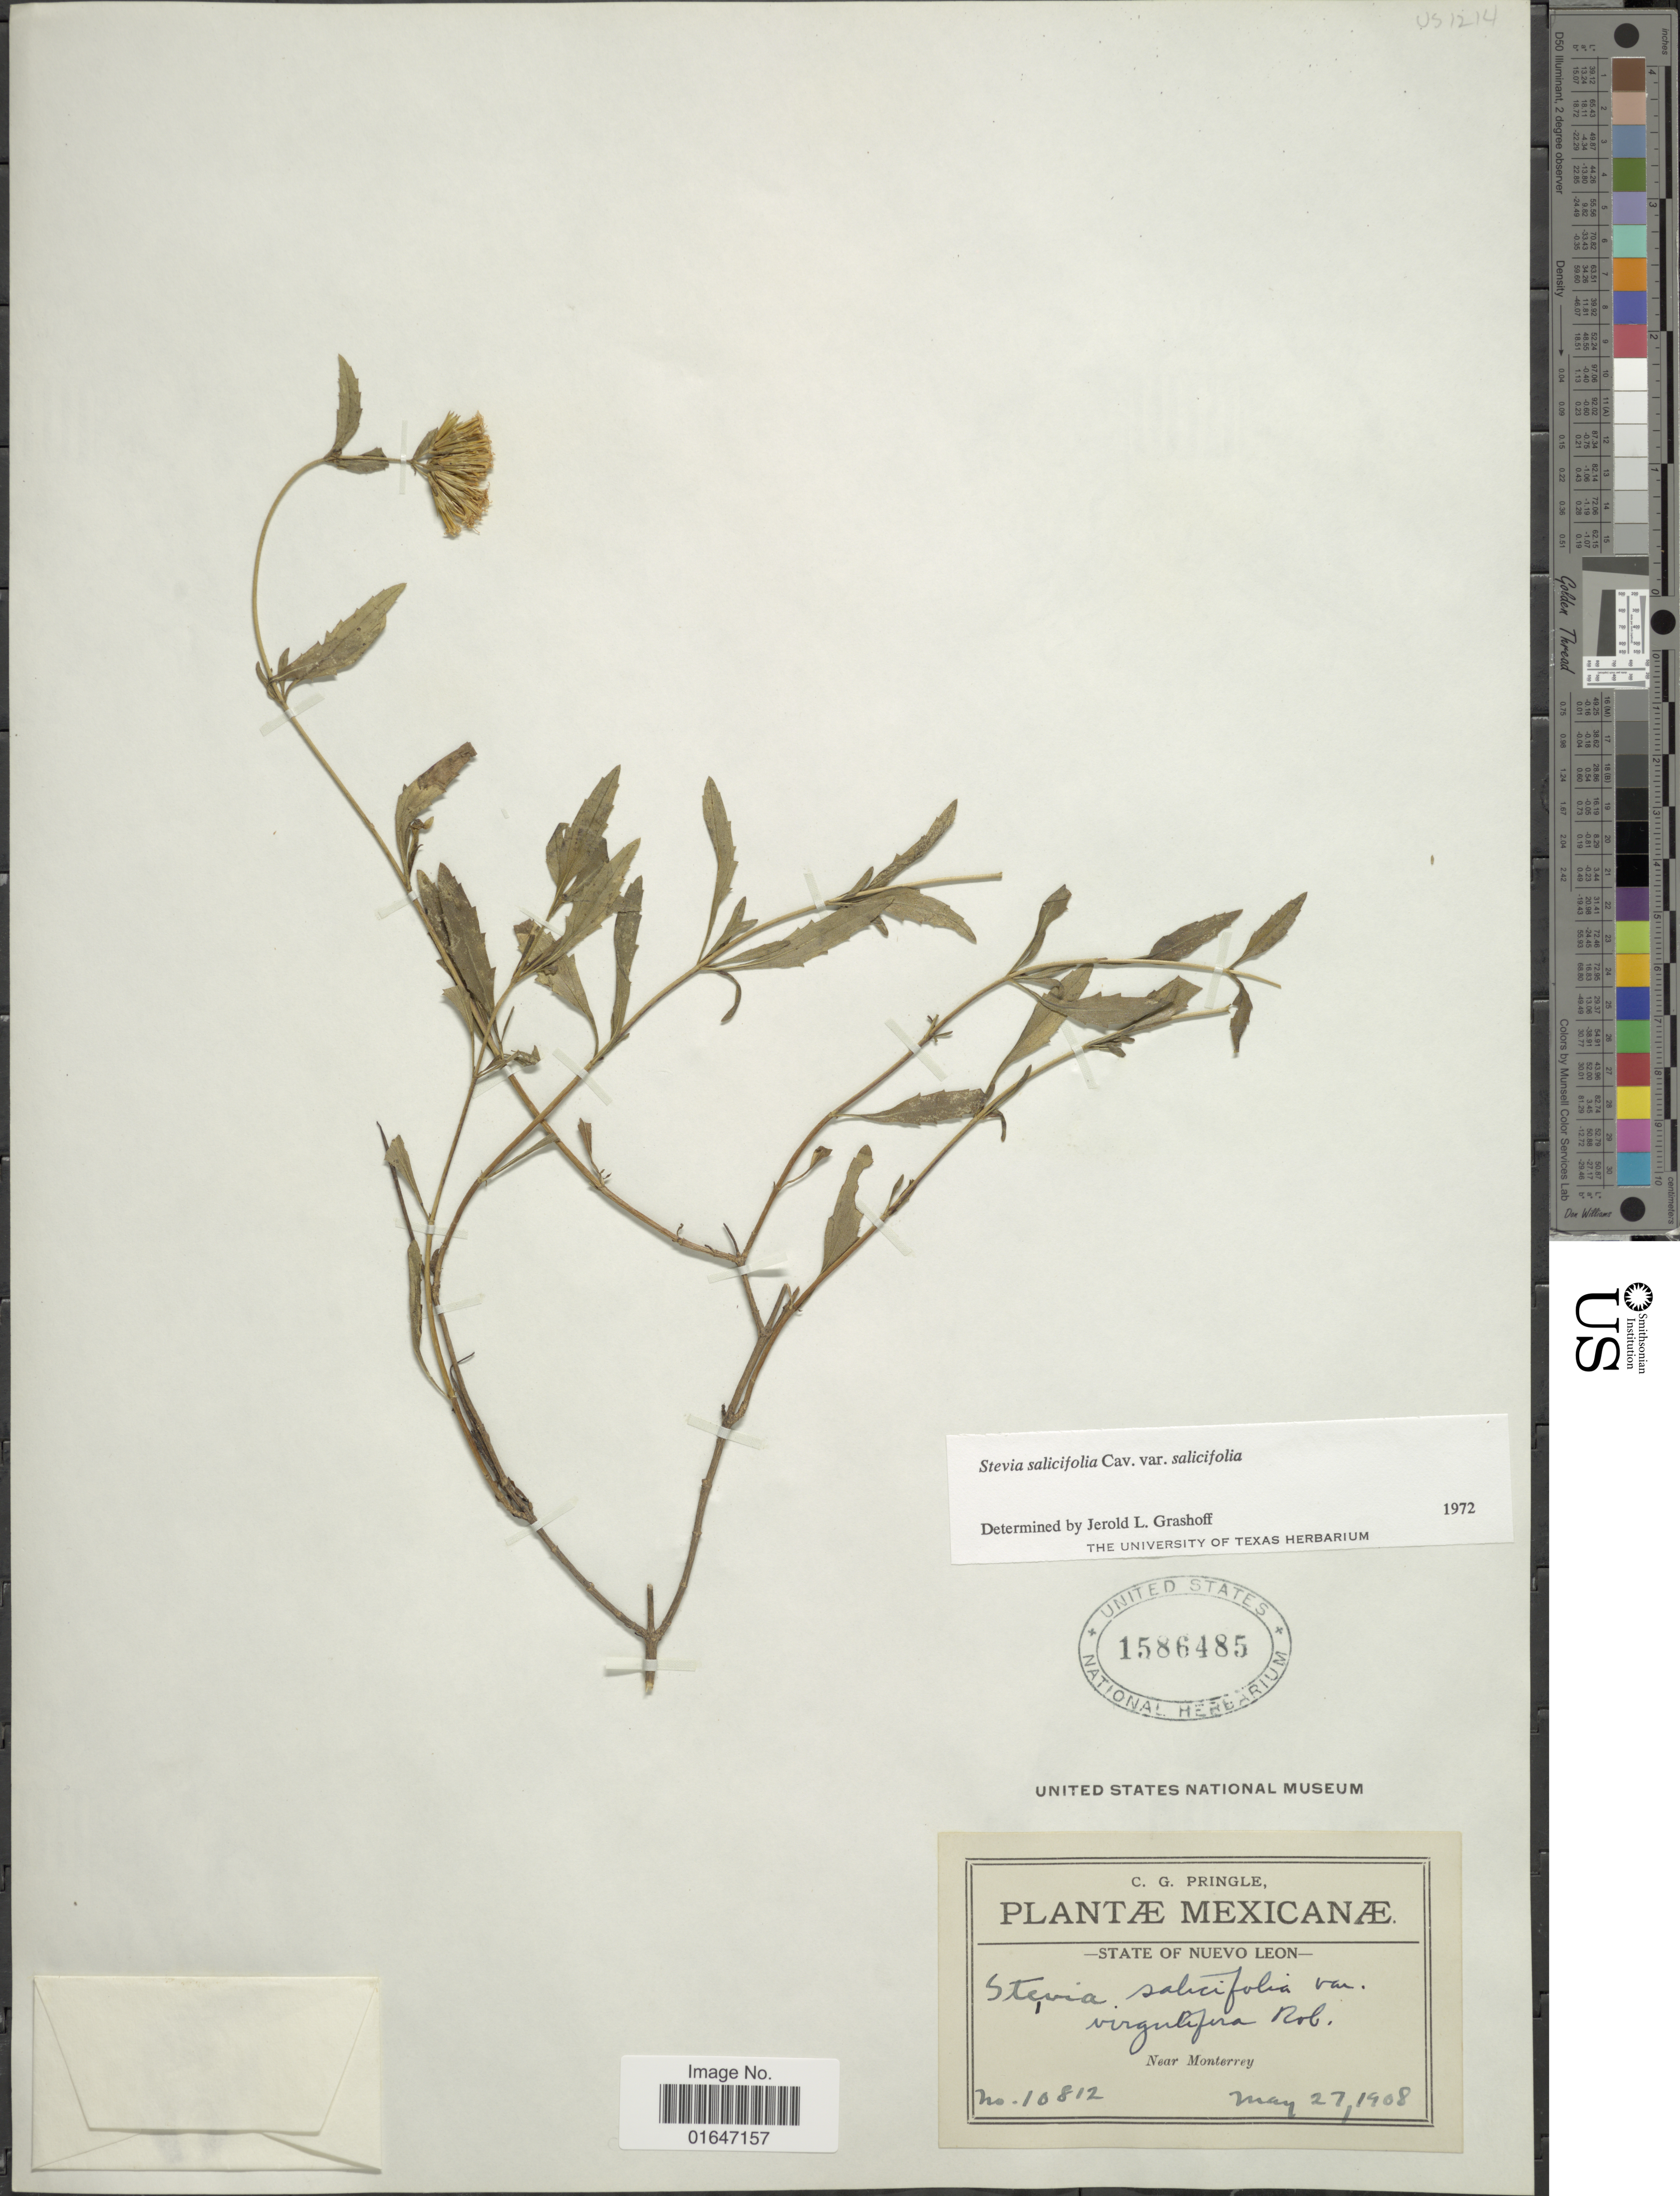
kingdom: Plantae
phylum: Tracheophyta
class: Magnoliopsida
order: Asterales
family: Asteraceae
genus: Stevia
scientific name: Stevia salicifolia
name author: Cav.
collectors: C. G. Pringle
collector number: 10812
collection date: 1908-05-27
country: Mexico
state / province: Nuevo León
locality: State of Nuevo Leon, near Monterry.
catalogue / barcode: US 1586485